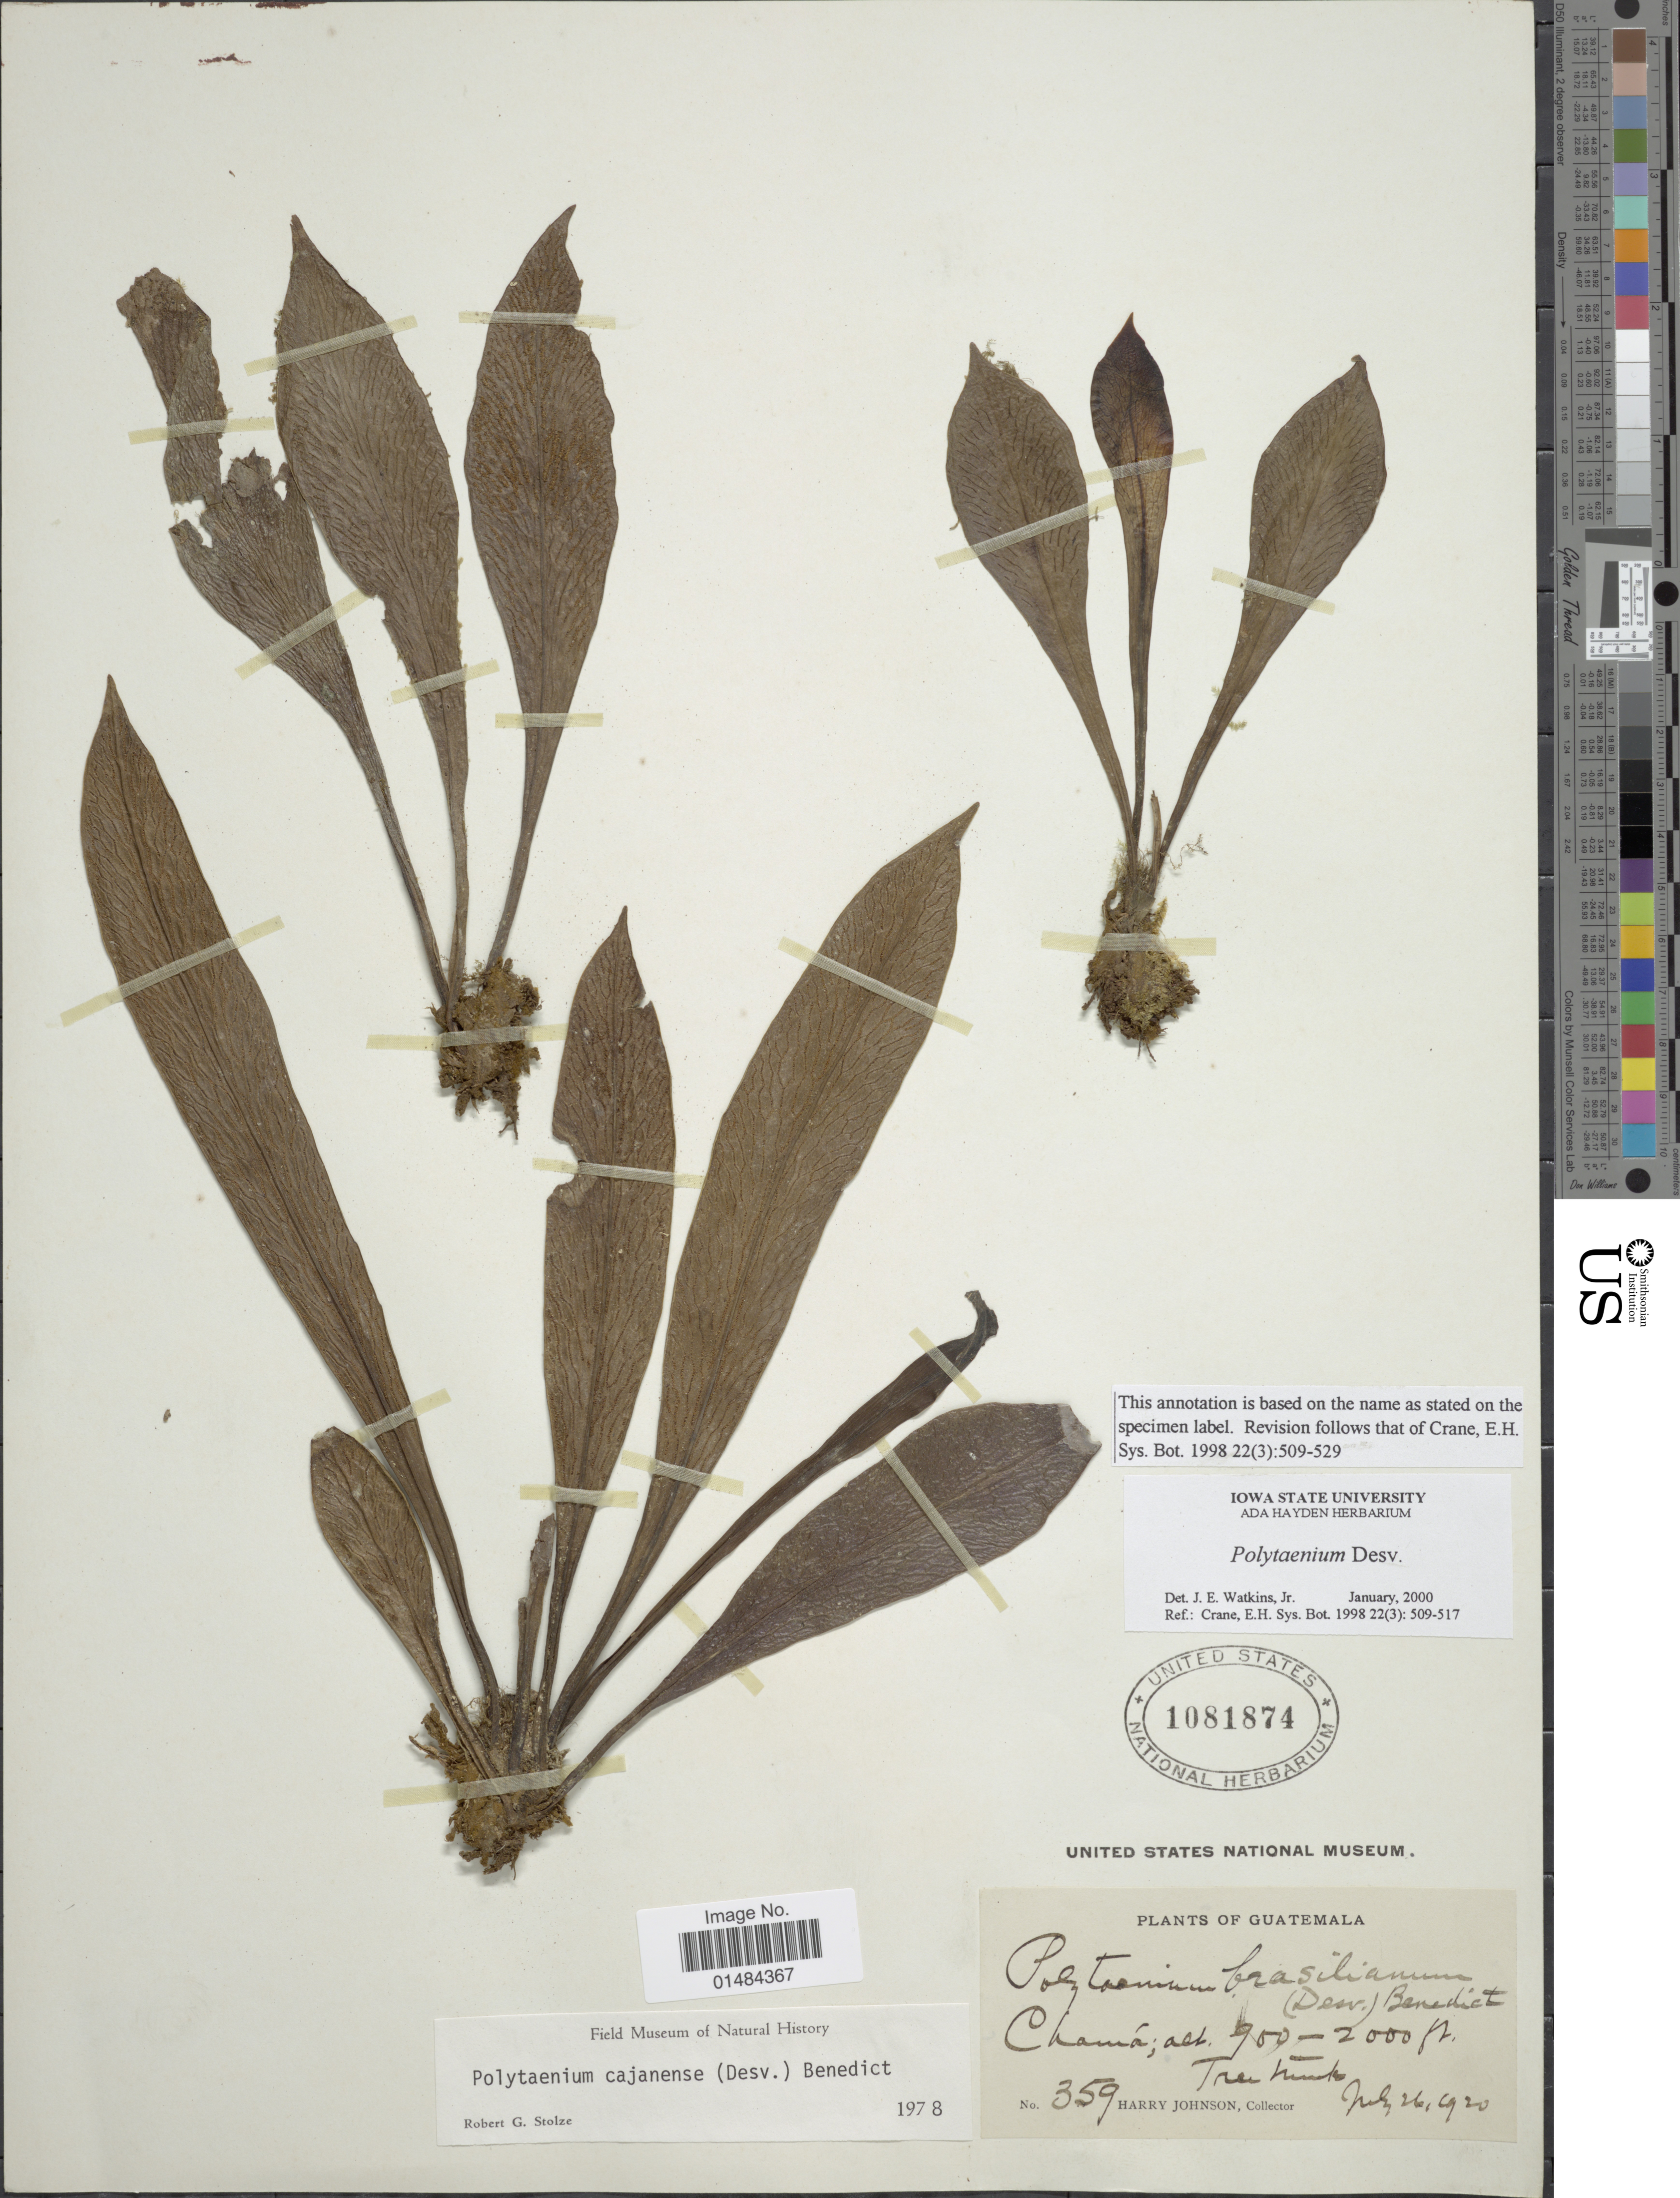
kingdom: Plantae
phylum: Tracheophyta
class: Polypodiopsida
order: Polypodiales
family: Pteridaceae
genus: Polytaenium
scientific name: Polytaenium cajenense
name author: (Desv.) Benedict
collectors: H. Johnson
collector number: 359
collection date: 1920-07-26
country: Guatemala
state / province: Alta Verapaz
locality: Chamá.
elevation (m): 274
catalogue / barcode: US 1081874